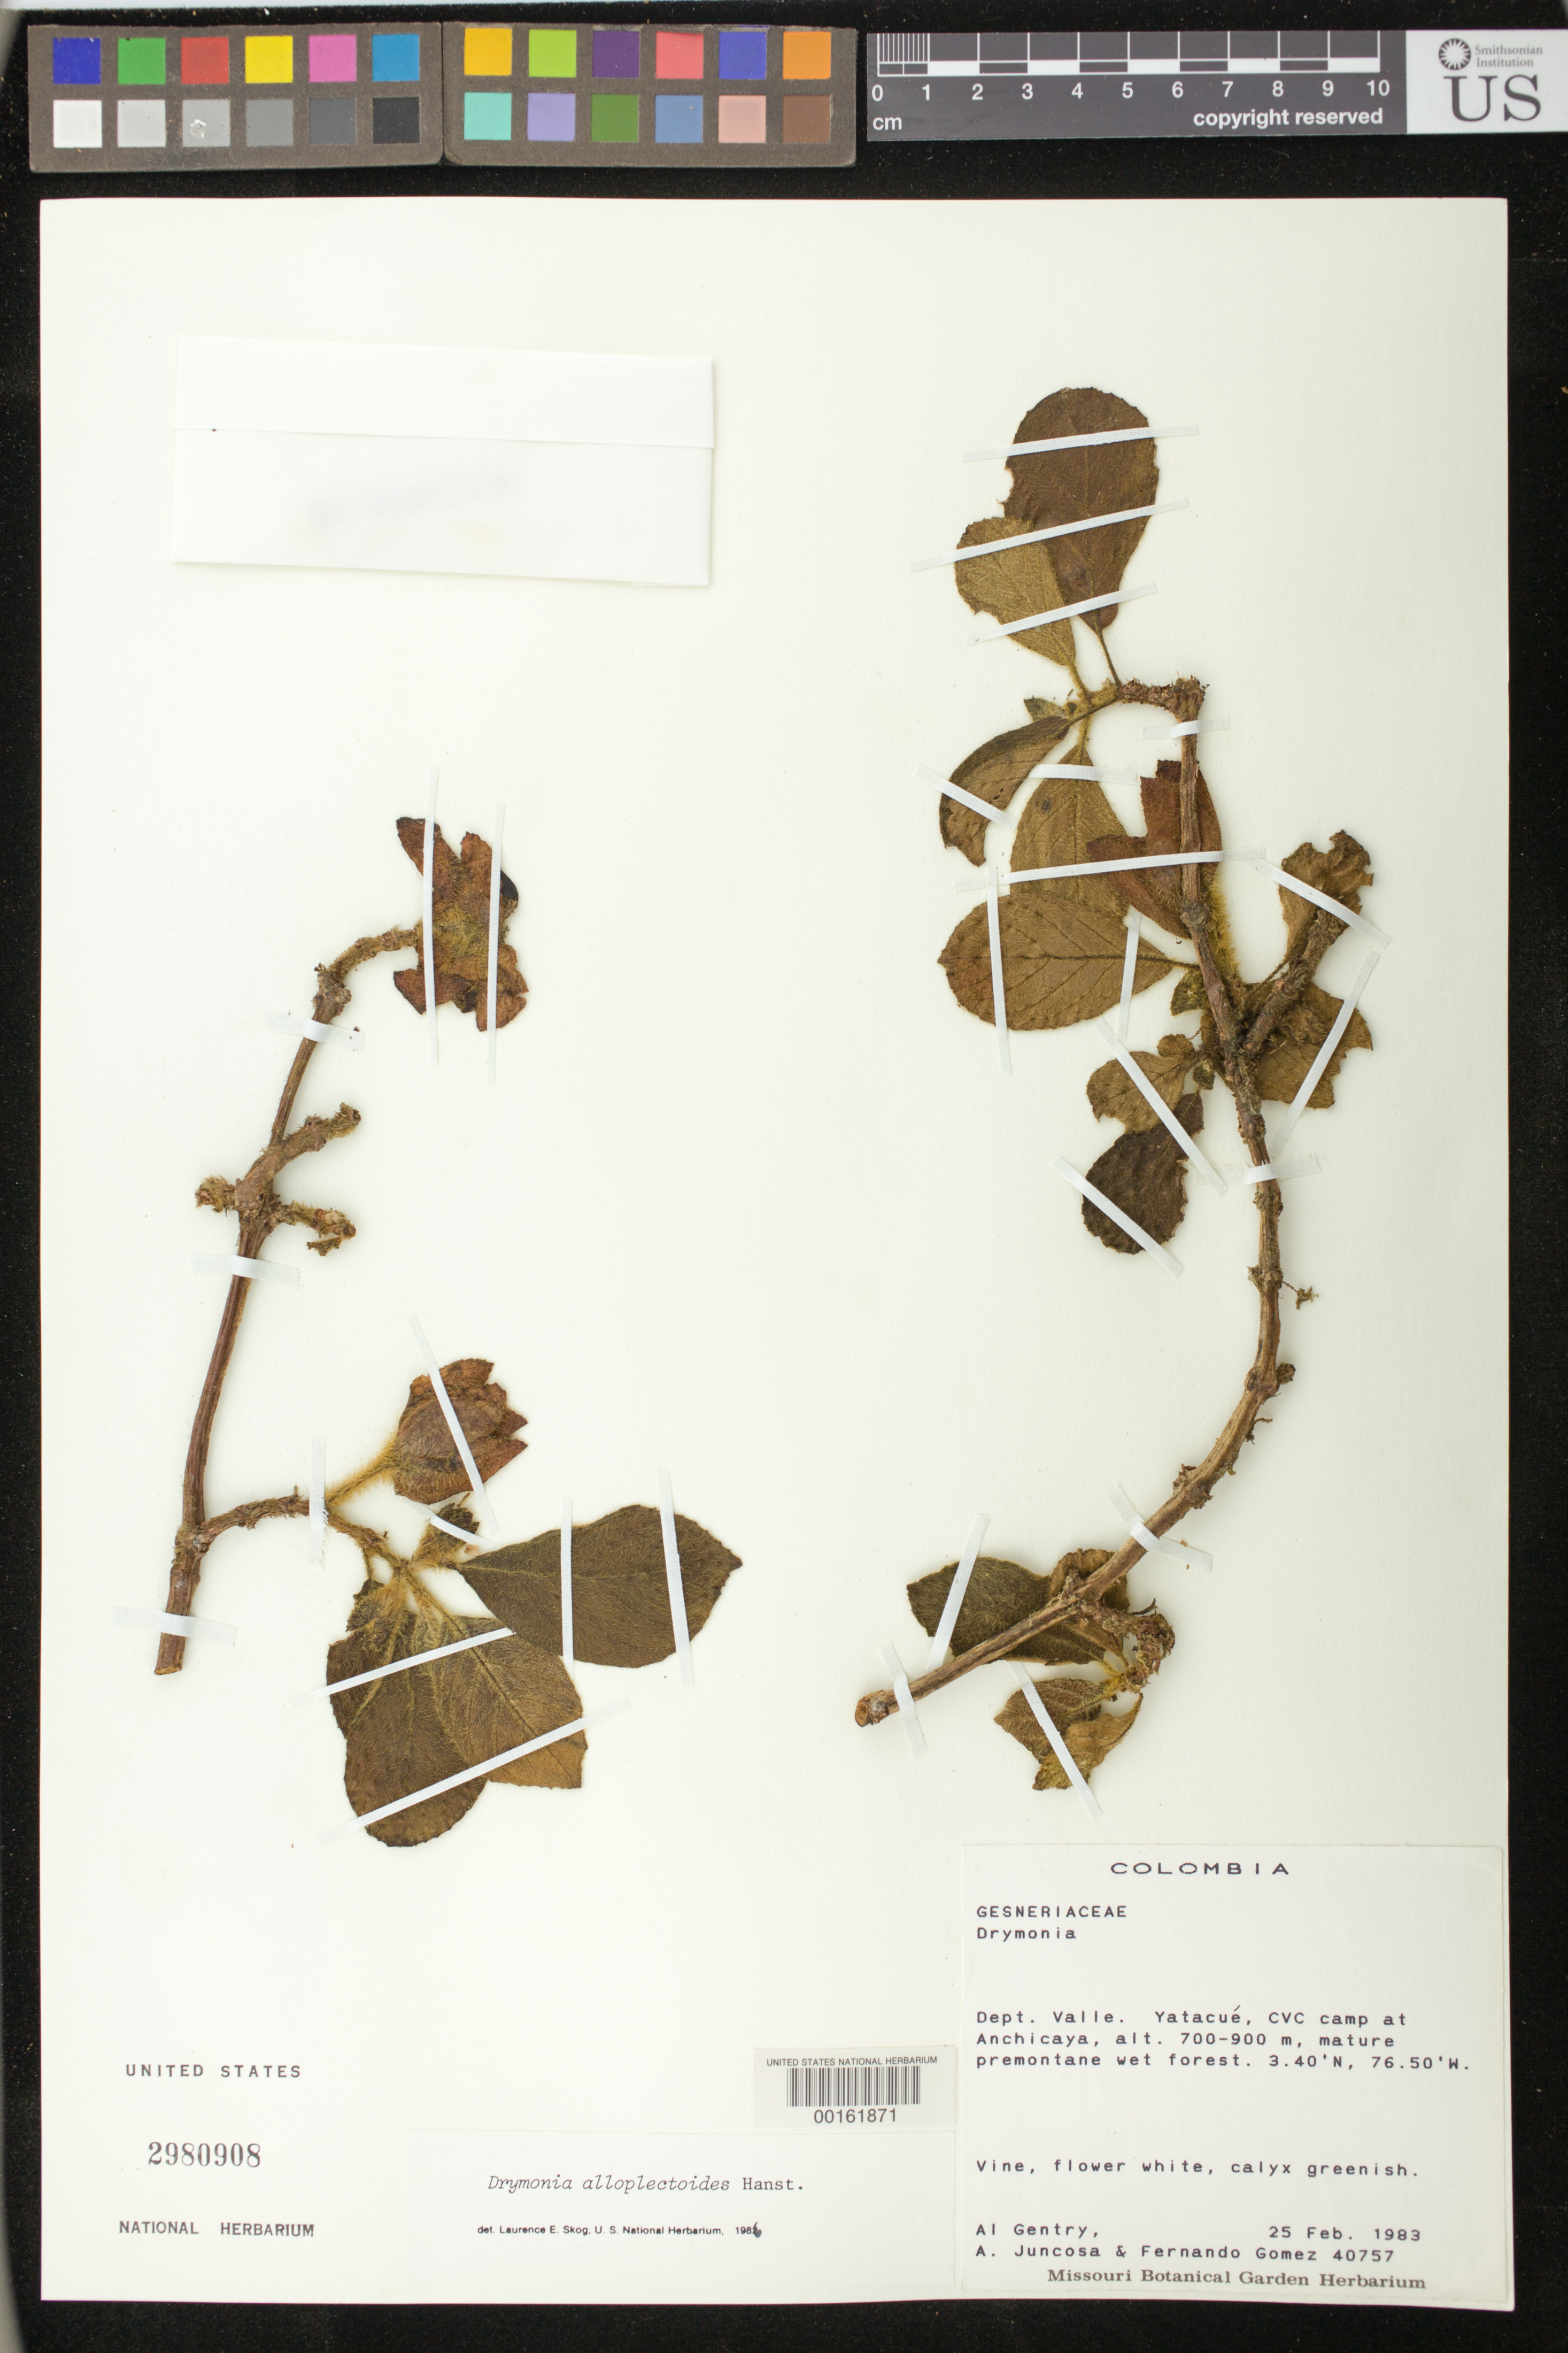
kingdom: Plantae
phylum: Tracheophyta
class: Magnoliopsida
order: Lamiales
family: Gesneriaceae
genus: Drymonia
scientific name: Drymonia alloplectoides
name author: Hanst.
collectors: A. H. Gentry, A. Juncosa & F. Gomez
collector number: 40757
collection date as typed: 25 Feb 1983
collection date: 1983-02-25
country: Colombia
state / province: Valle del Cauca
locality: Yatacué, CVC camp at Anchicaya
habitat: Mature premontane wet forest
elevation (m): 700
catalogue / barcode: US 2980908